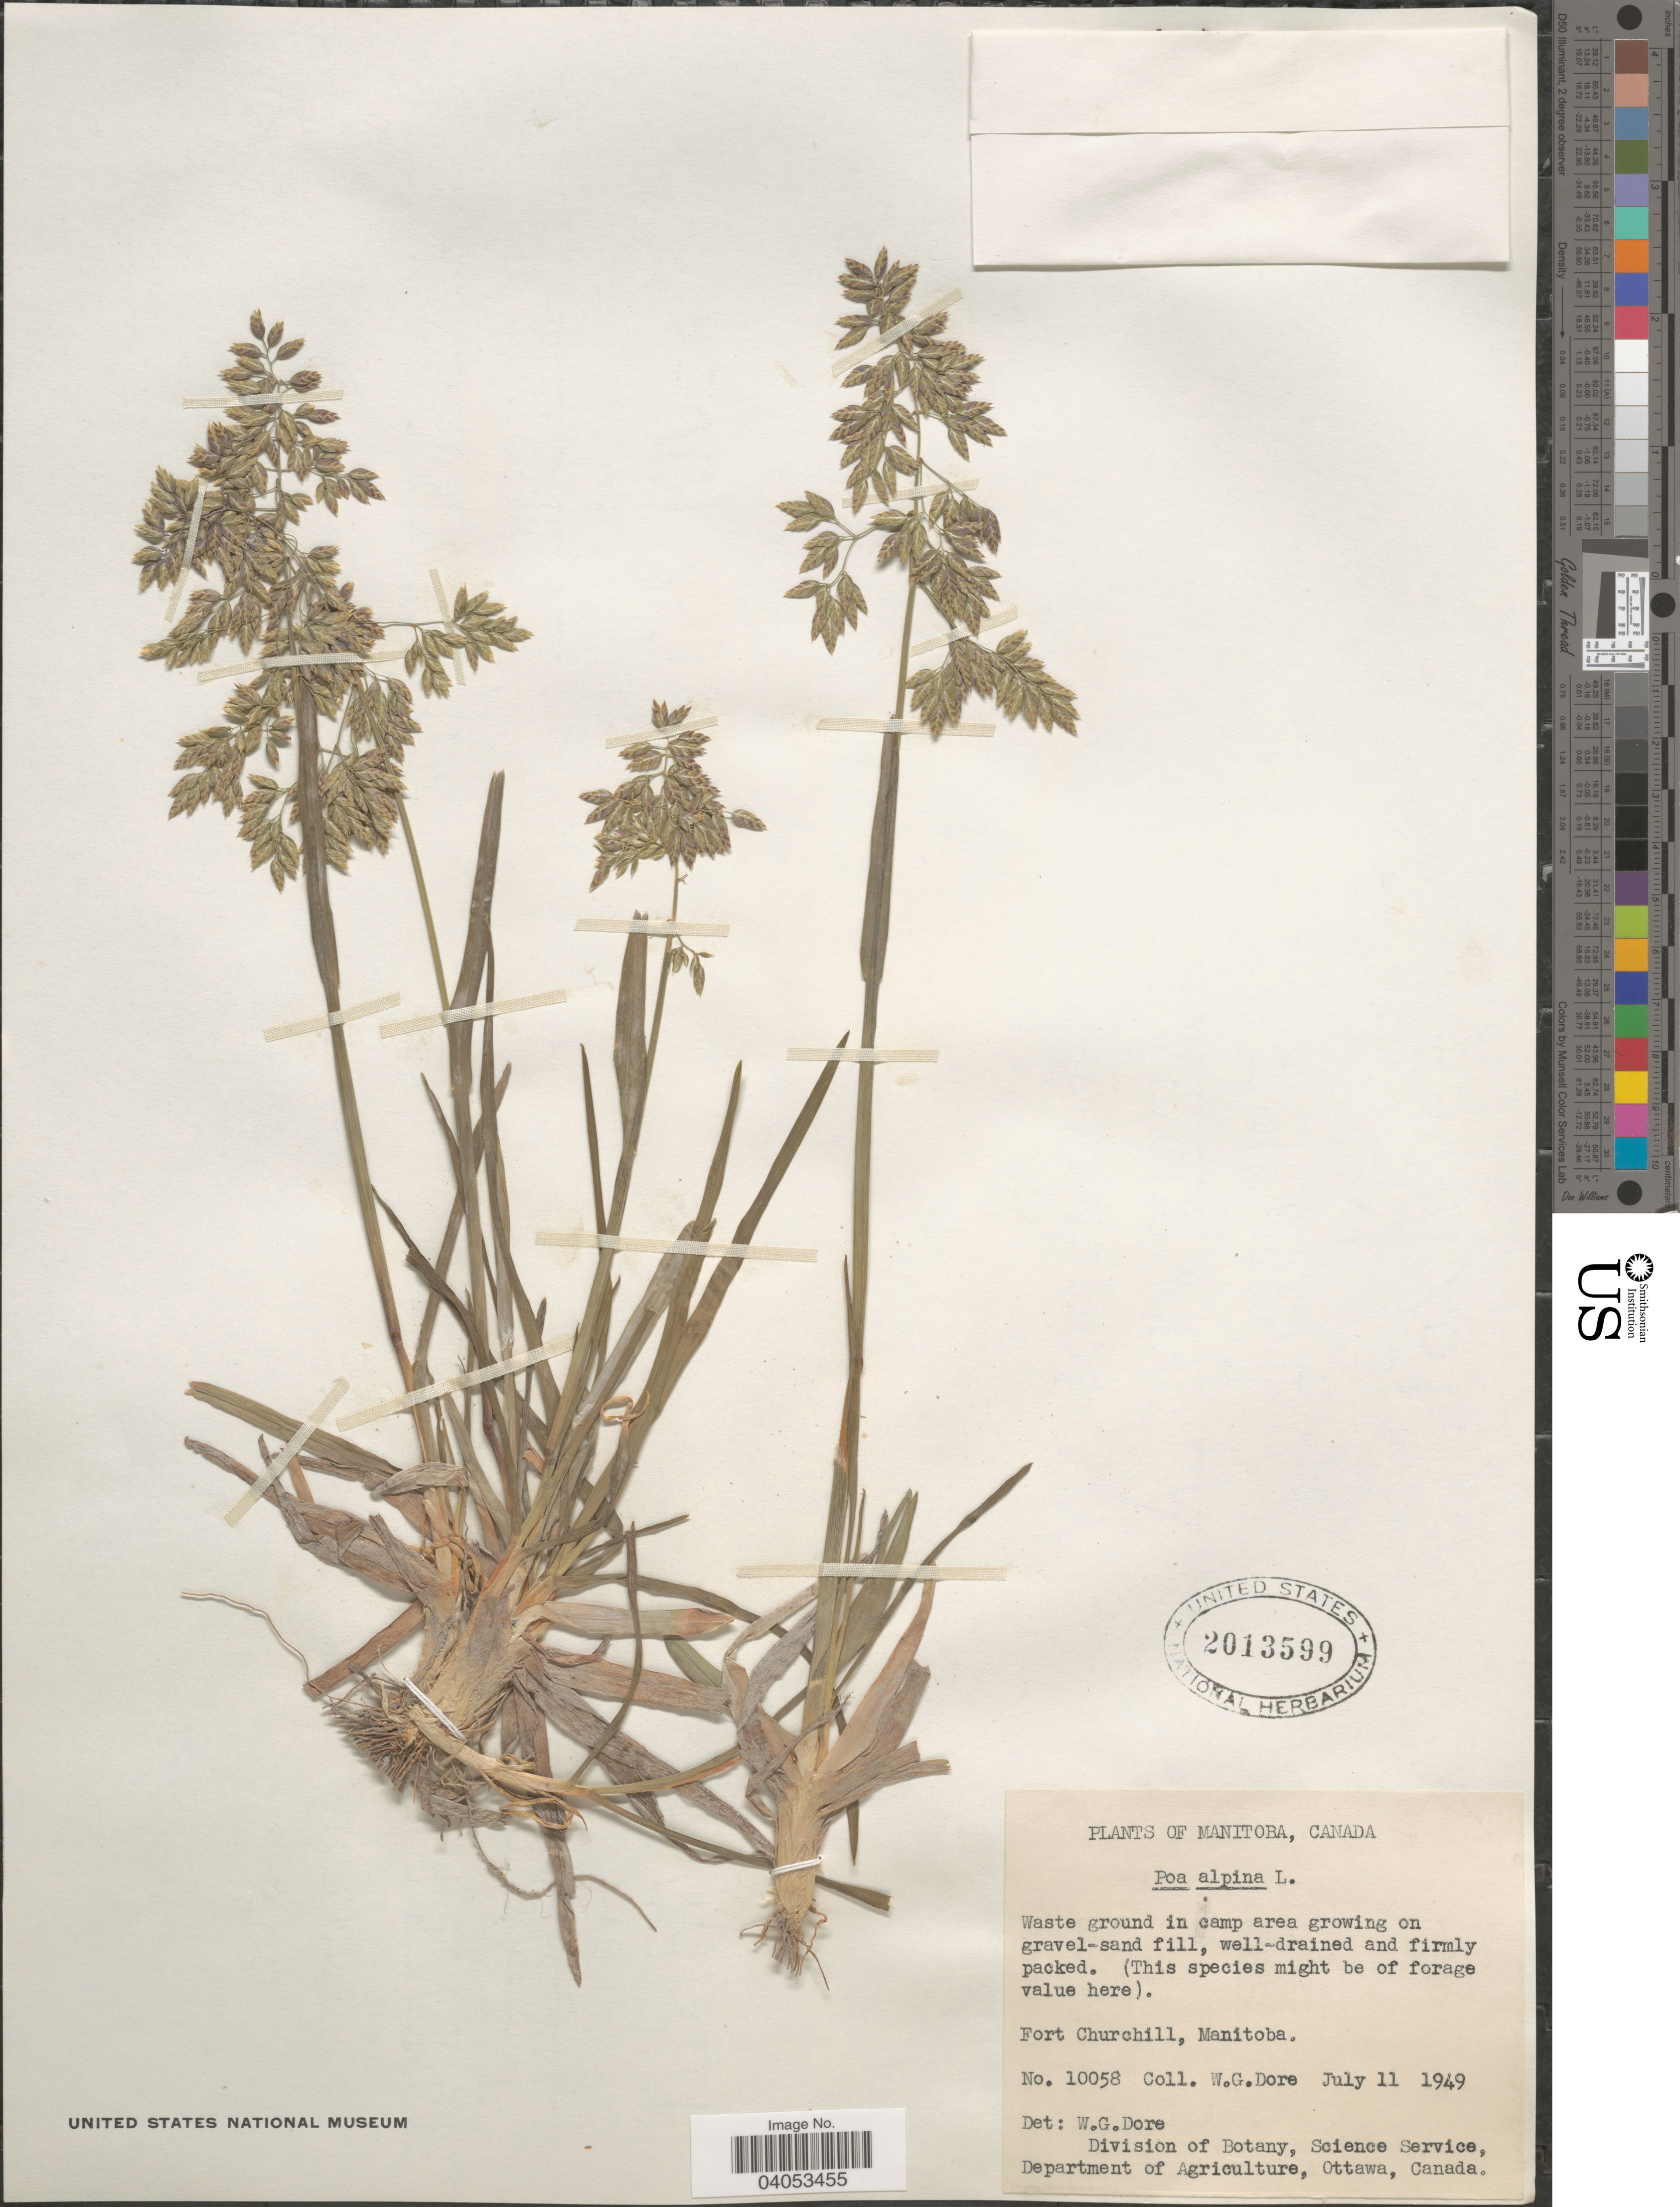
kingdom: Plantae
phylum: Tracheophyta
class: Liliopsida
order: Poales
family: Poaceae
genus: Poa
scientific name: Poa alpina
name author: L.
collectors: W. Dore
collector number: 10058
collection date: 1949-07-11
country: Canada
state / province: Manitoba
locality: Fort Churchill.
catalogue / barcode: US 2013599